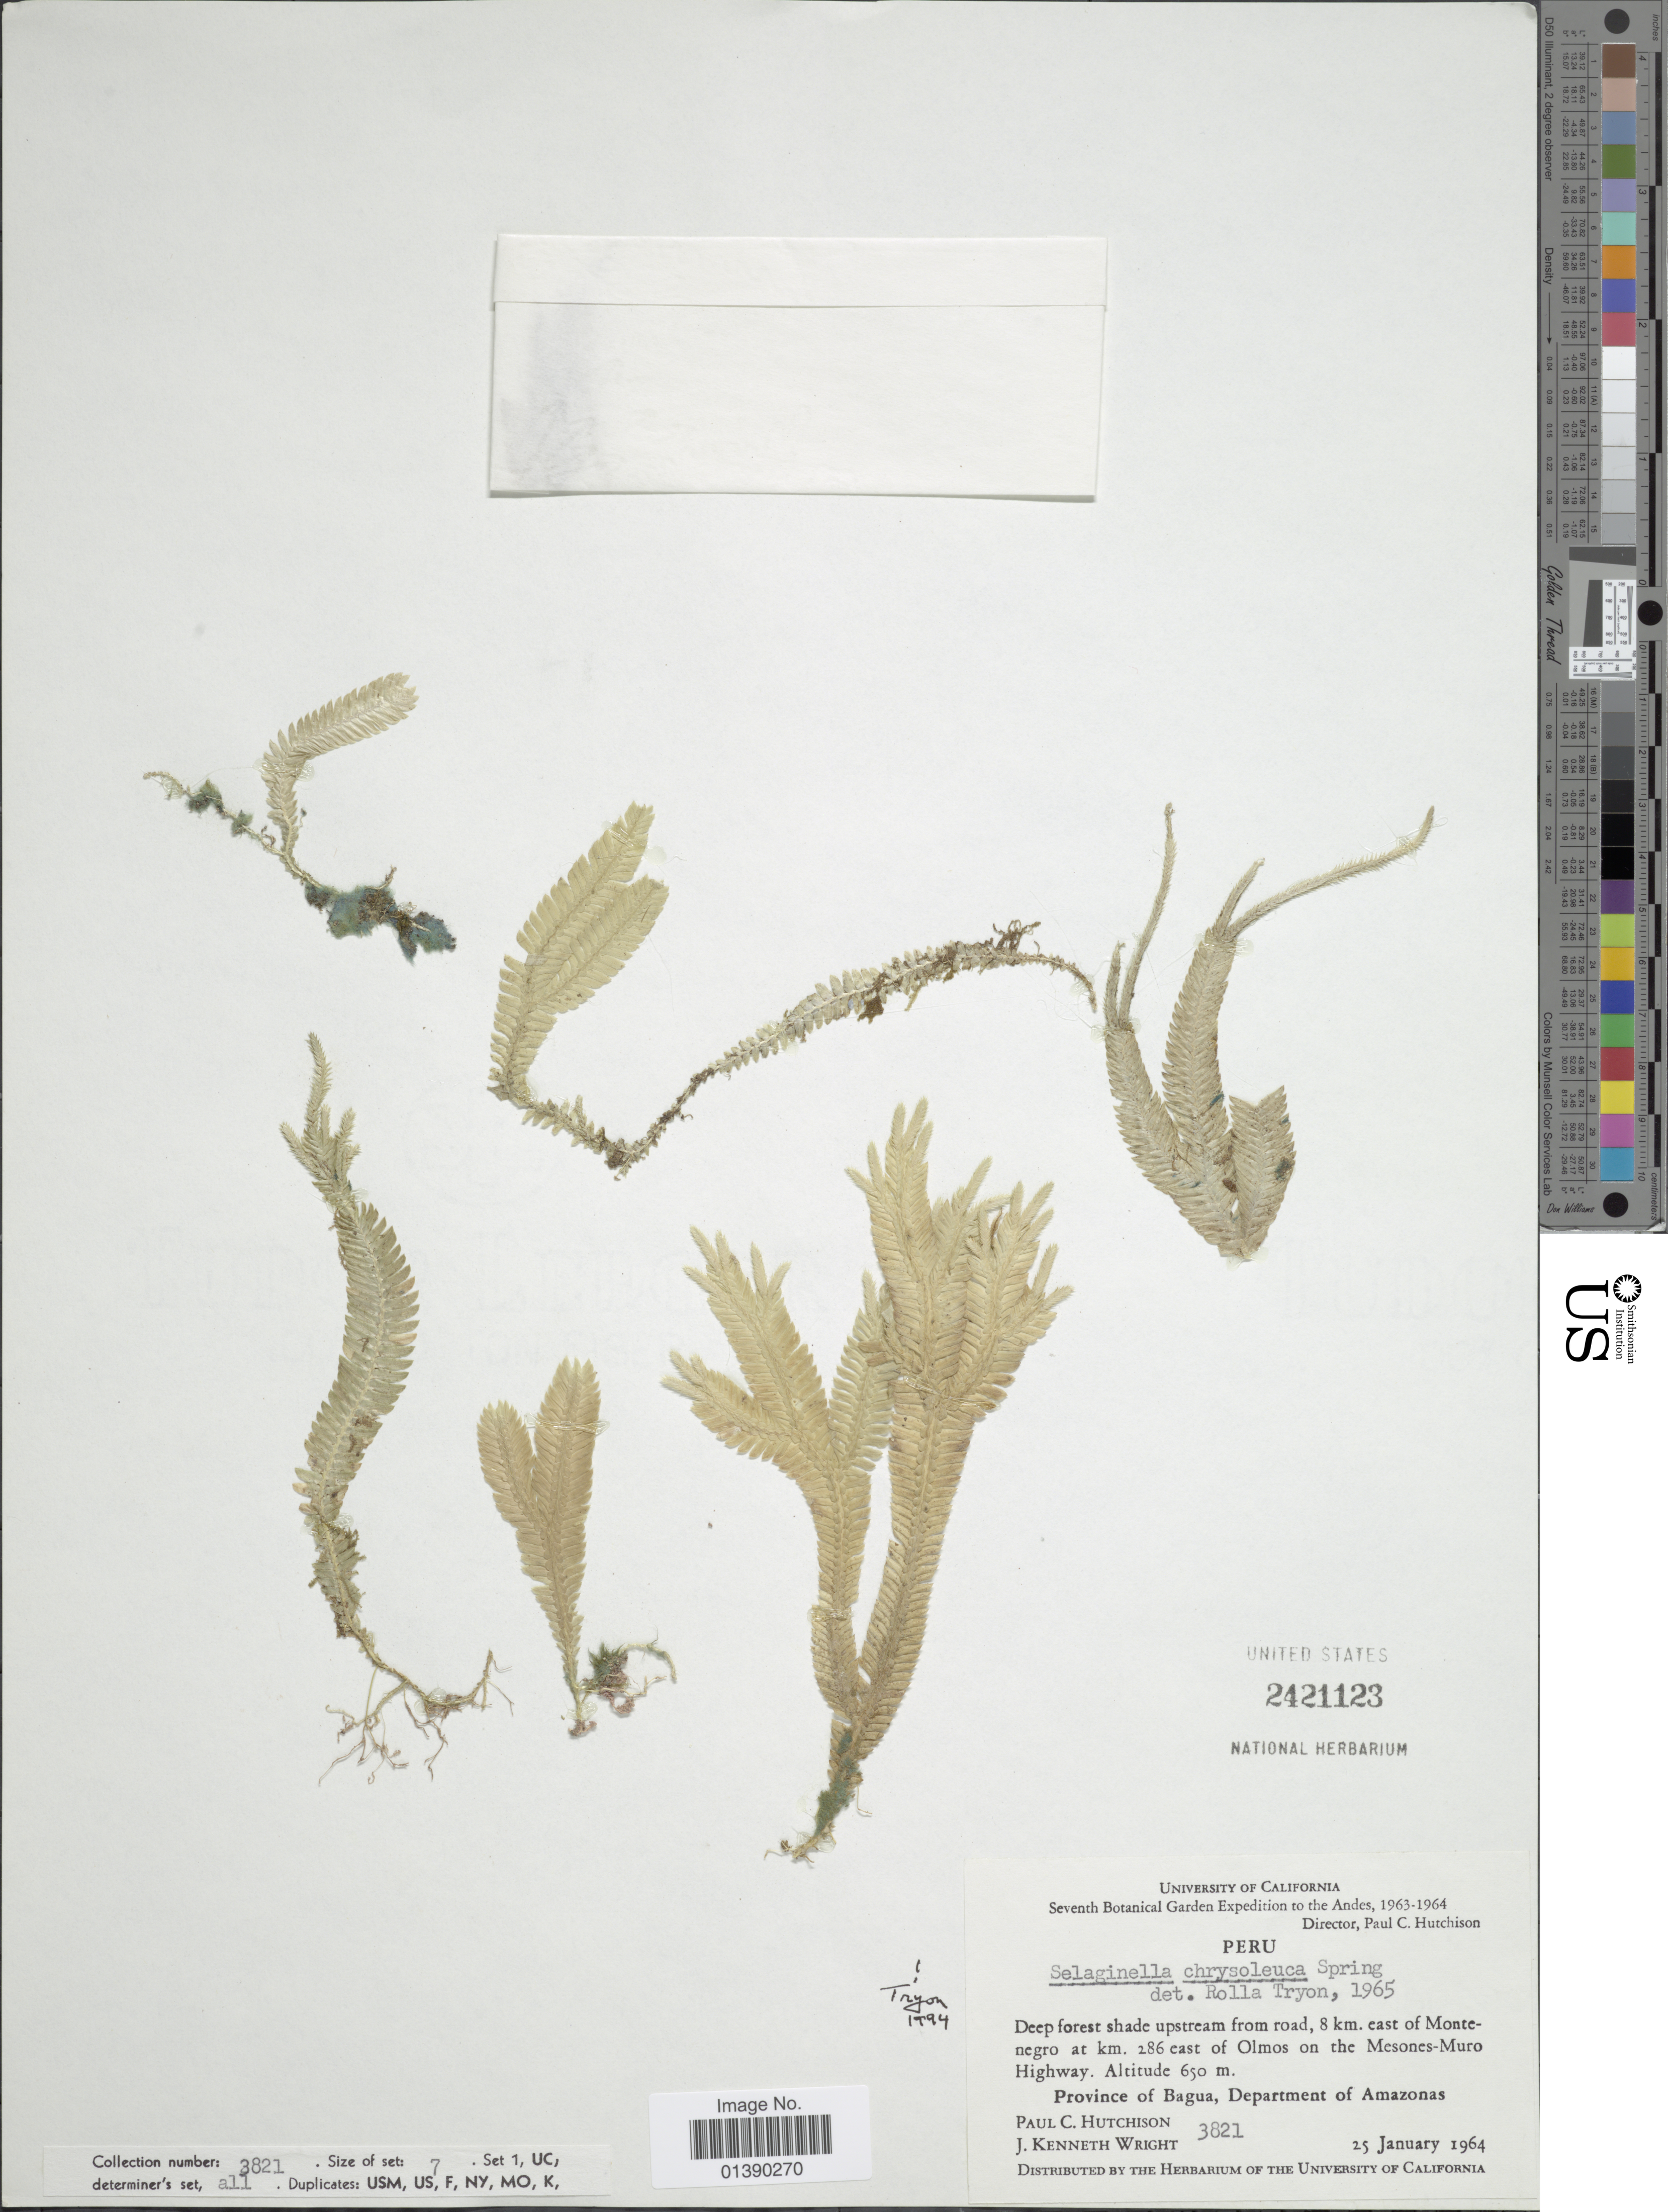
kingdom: Plantae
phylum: Tracheophyta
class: Lycopodiopsida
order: Selaginellales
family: Selaginellaceae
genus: Selaginella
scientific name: Selaginella chrysoleuca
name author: Spring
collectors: P. C. Hutchison & J. K. Wright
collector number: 3821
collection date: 1964-01-25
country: Peru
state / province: Amazonas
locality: Deep forest shade upstream from road, 8 km. east of Montenegro at km 286 east of Olmos in the Mesones-Muro Highway, Province of Bagua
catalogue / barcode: US 2421123